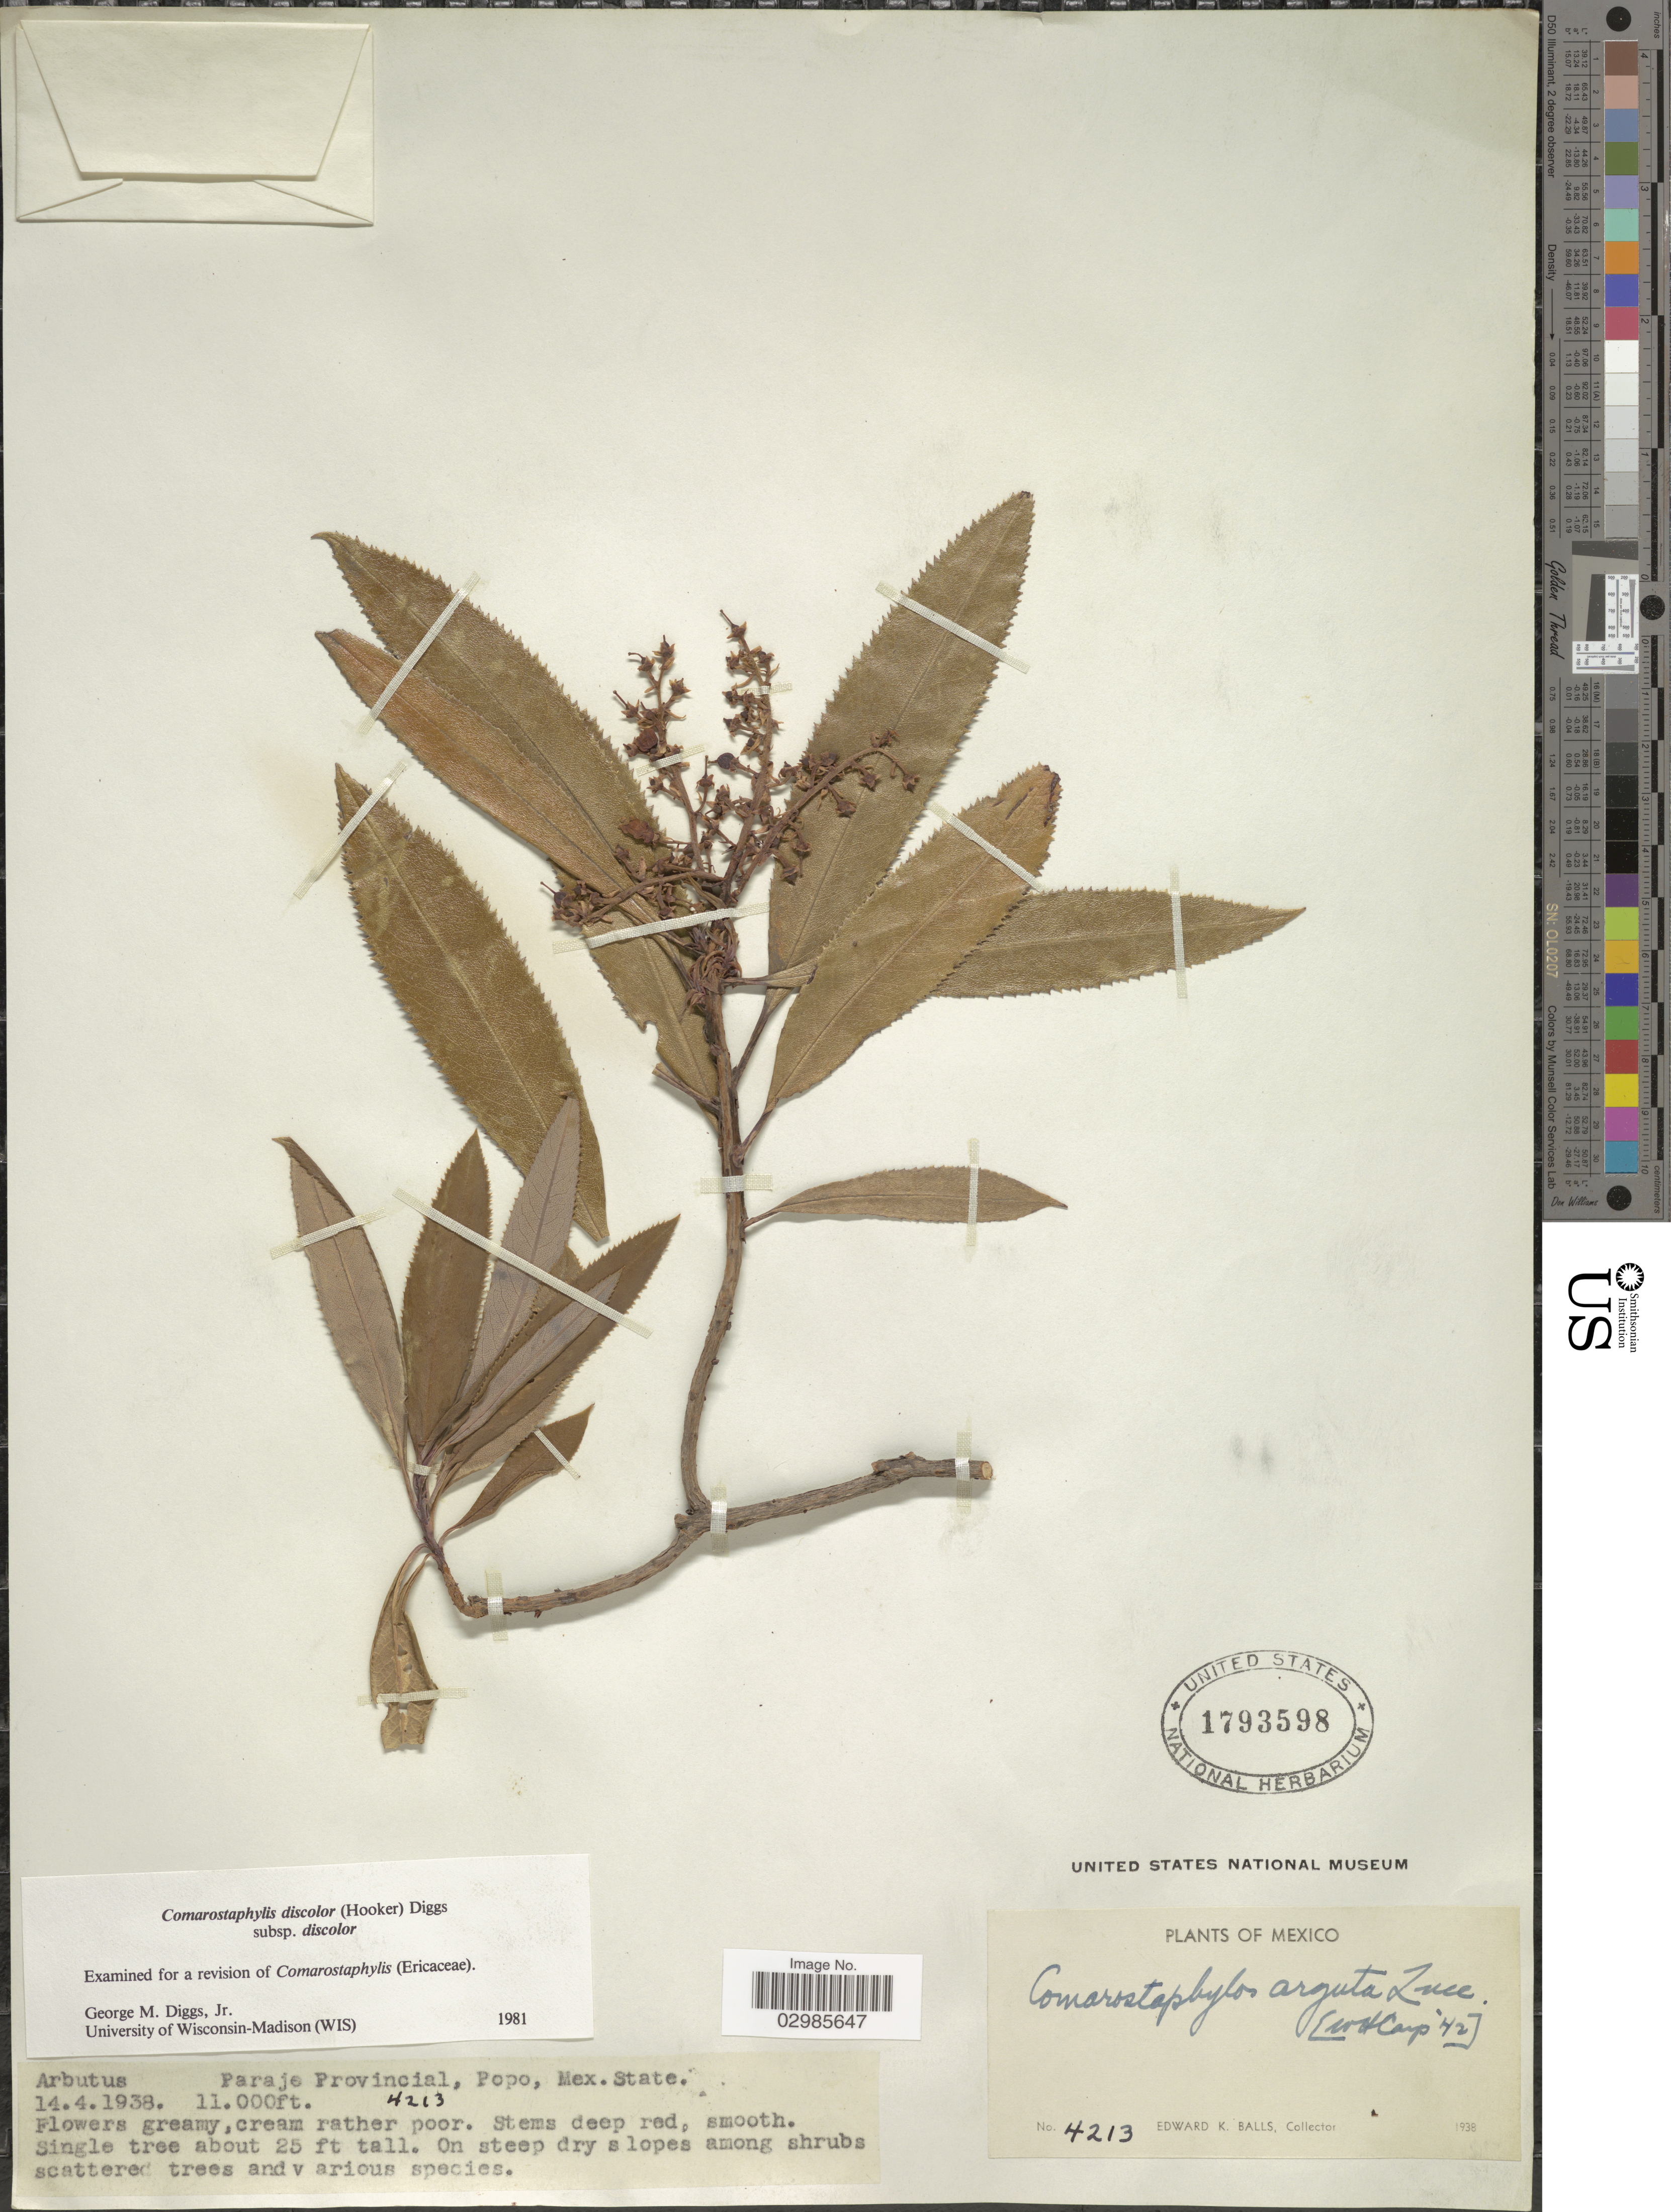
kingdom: Plantae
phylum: Tracheophyta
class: Magnoliopsida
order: Ericales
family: Ericaceae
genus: Comarostaphylis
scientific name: Comarostaphylis discolor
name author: (Hook.) Diggs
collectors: E. K. Balls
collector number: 4213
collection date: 1938-04-14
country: Mexico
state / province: México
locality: Paraje Provincial, Popo, Mex. State.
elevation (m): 3353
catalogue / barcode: US 1793598